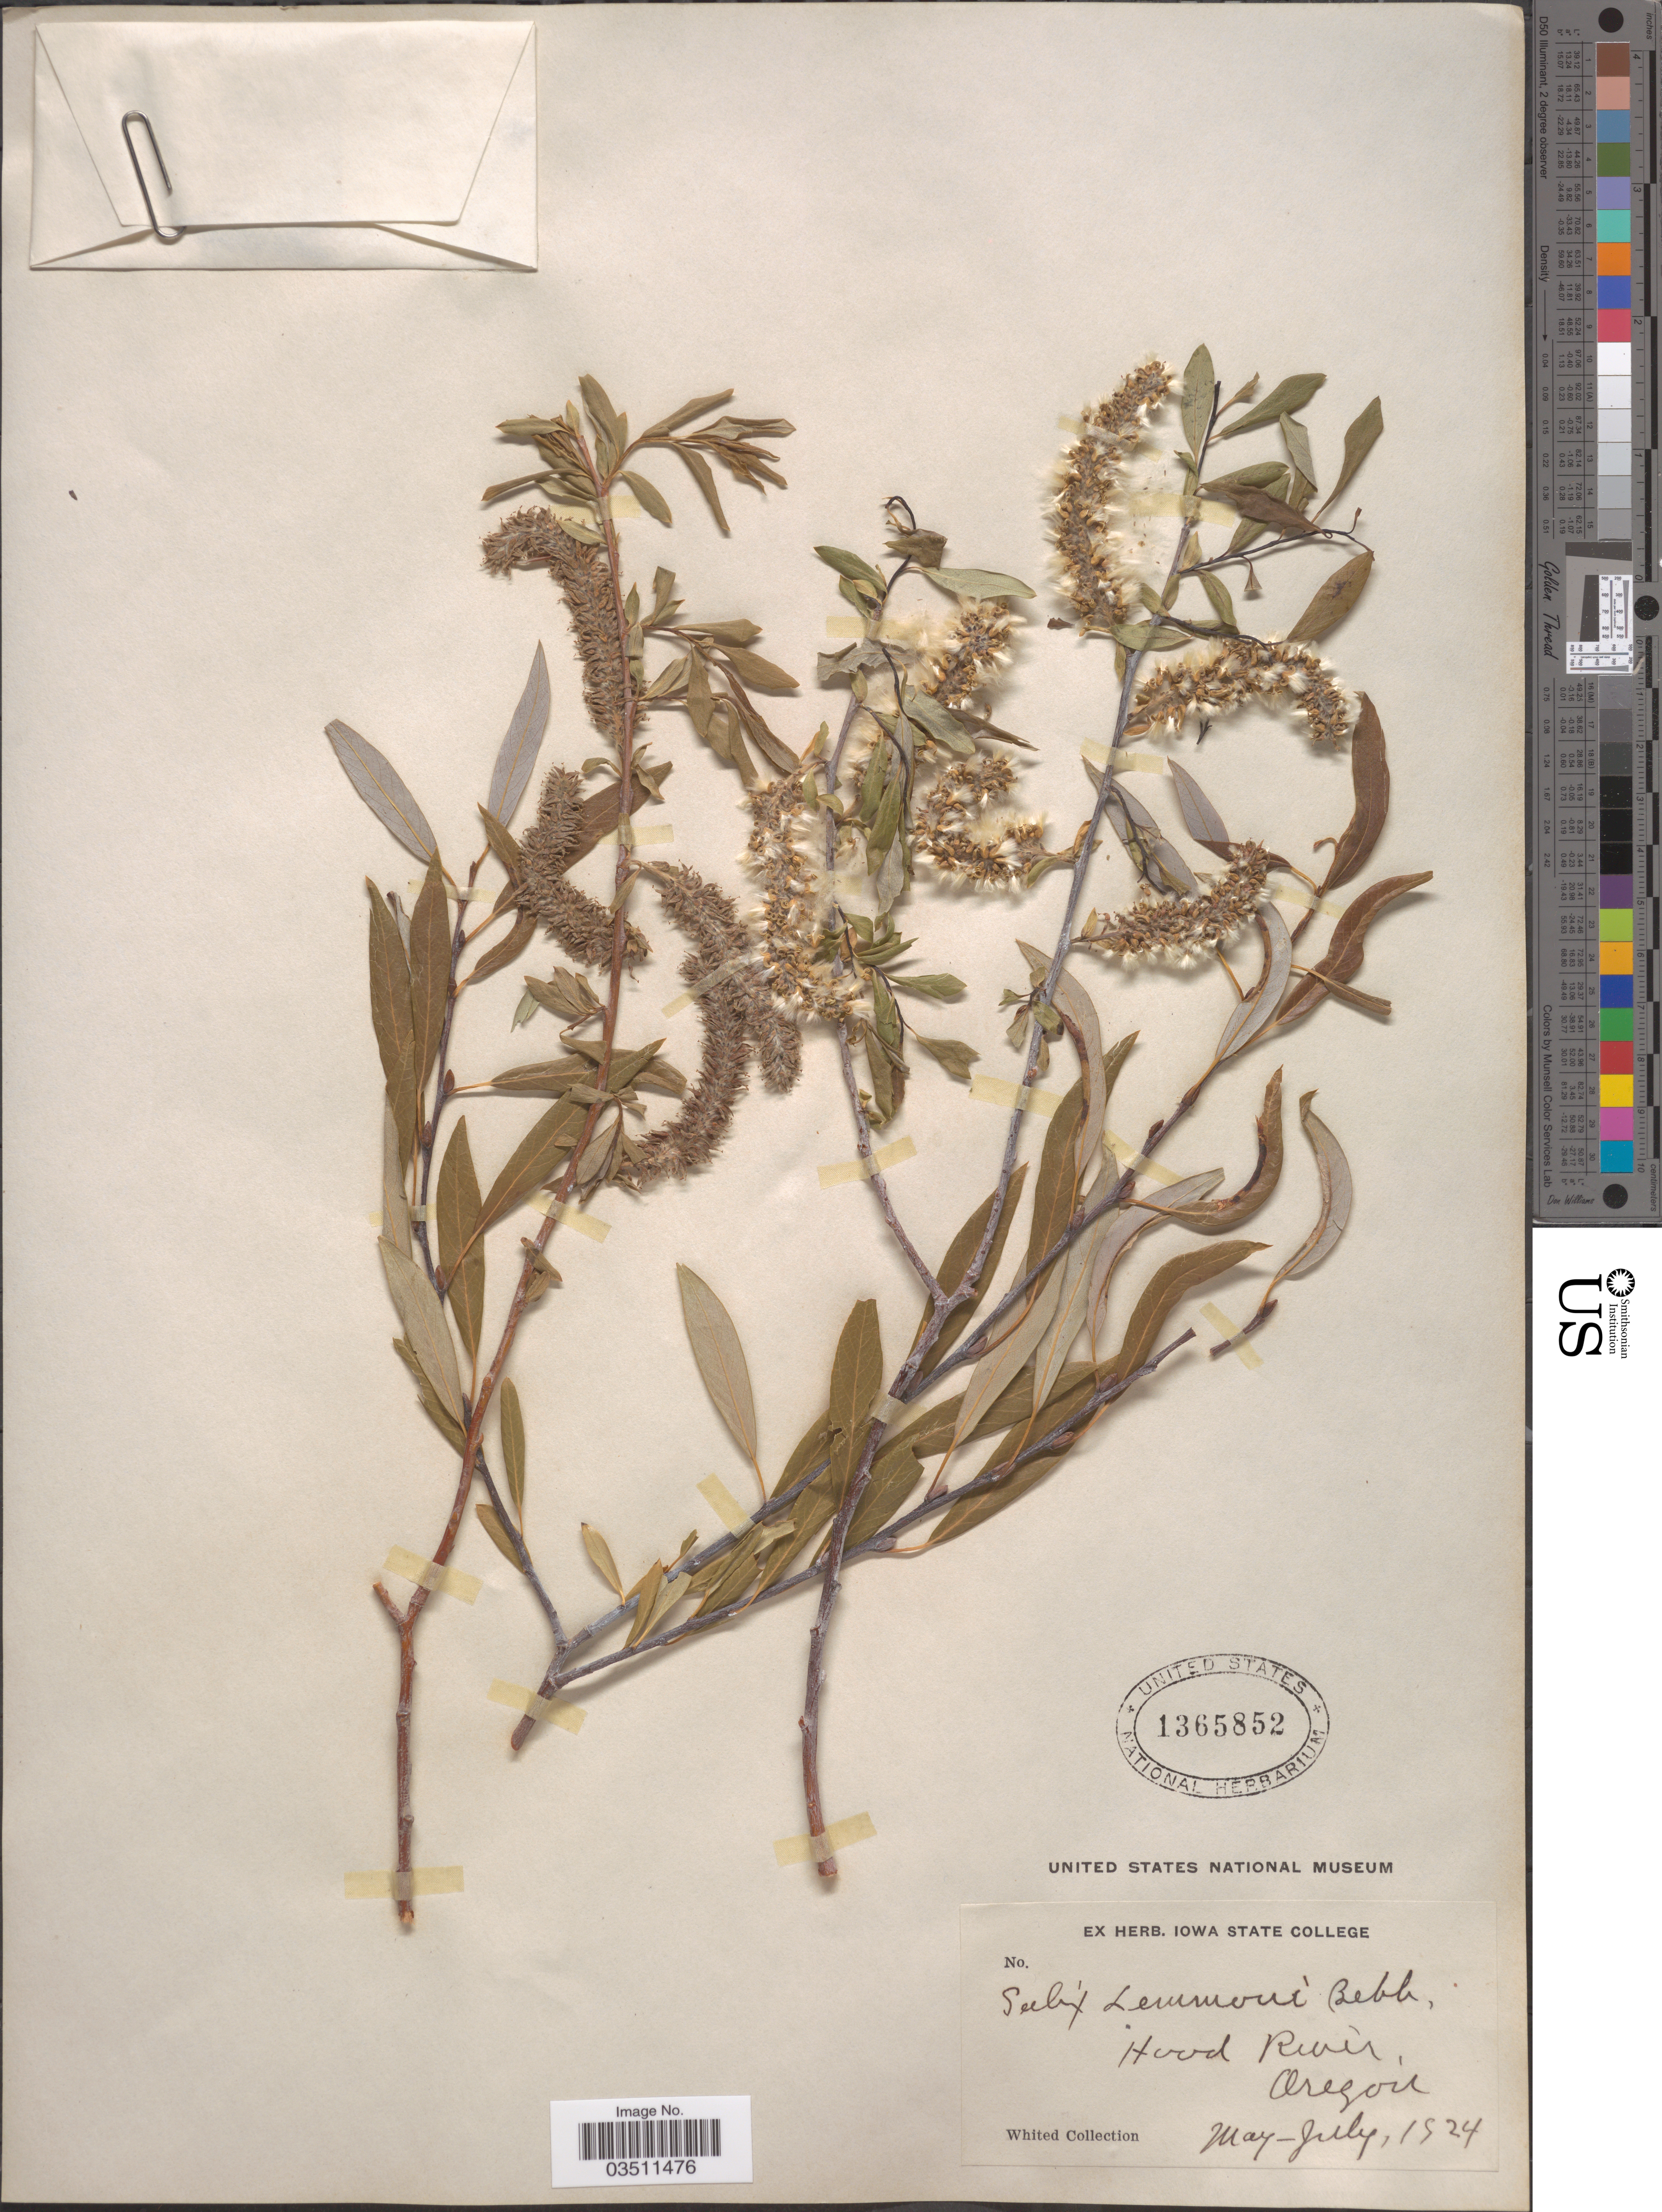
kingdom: Plantae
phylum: Tracheophyta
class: Magnoliopsida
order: Malpighiales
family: Salicaceae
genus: Salix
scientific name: Salix lemmonii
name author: Bebb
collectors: Whited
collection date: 1924-05/1924-07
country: United States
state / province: Oregon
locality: Hood River.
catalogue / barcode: US 1365852